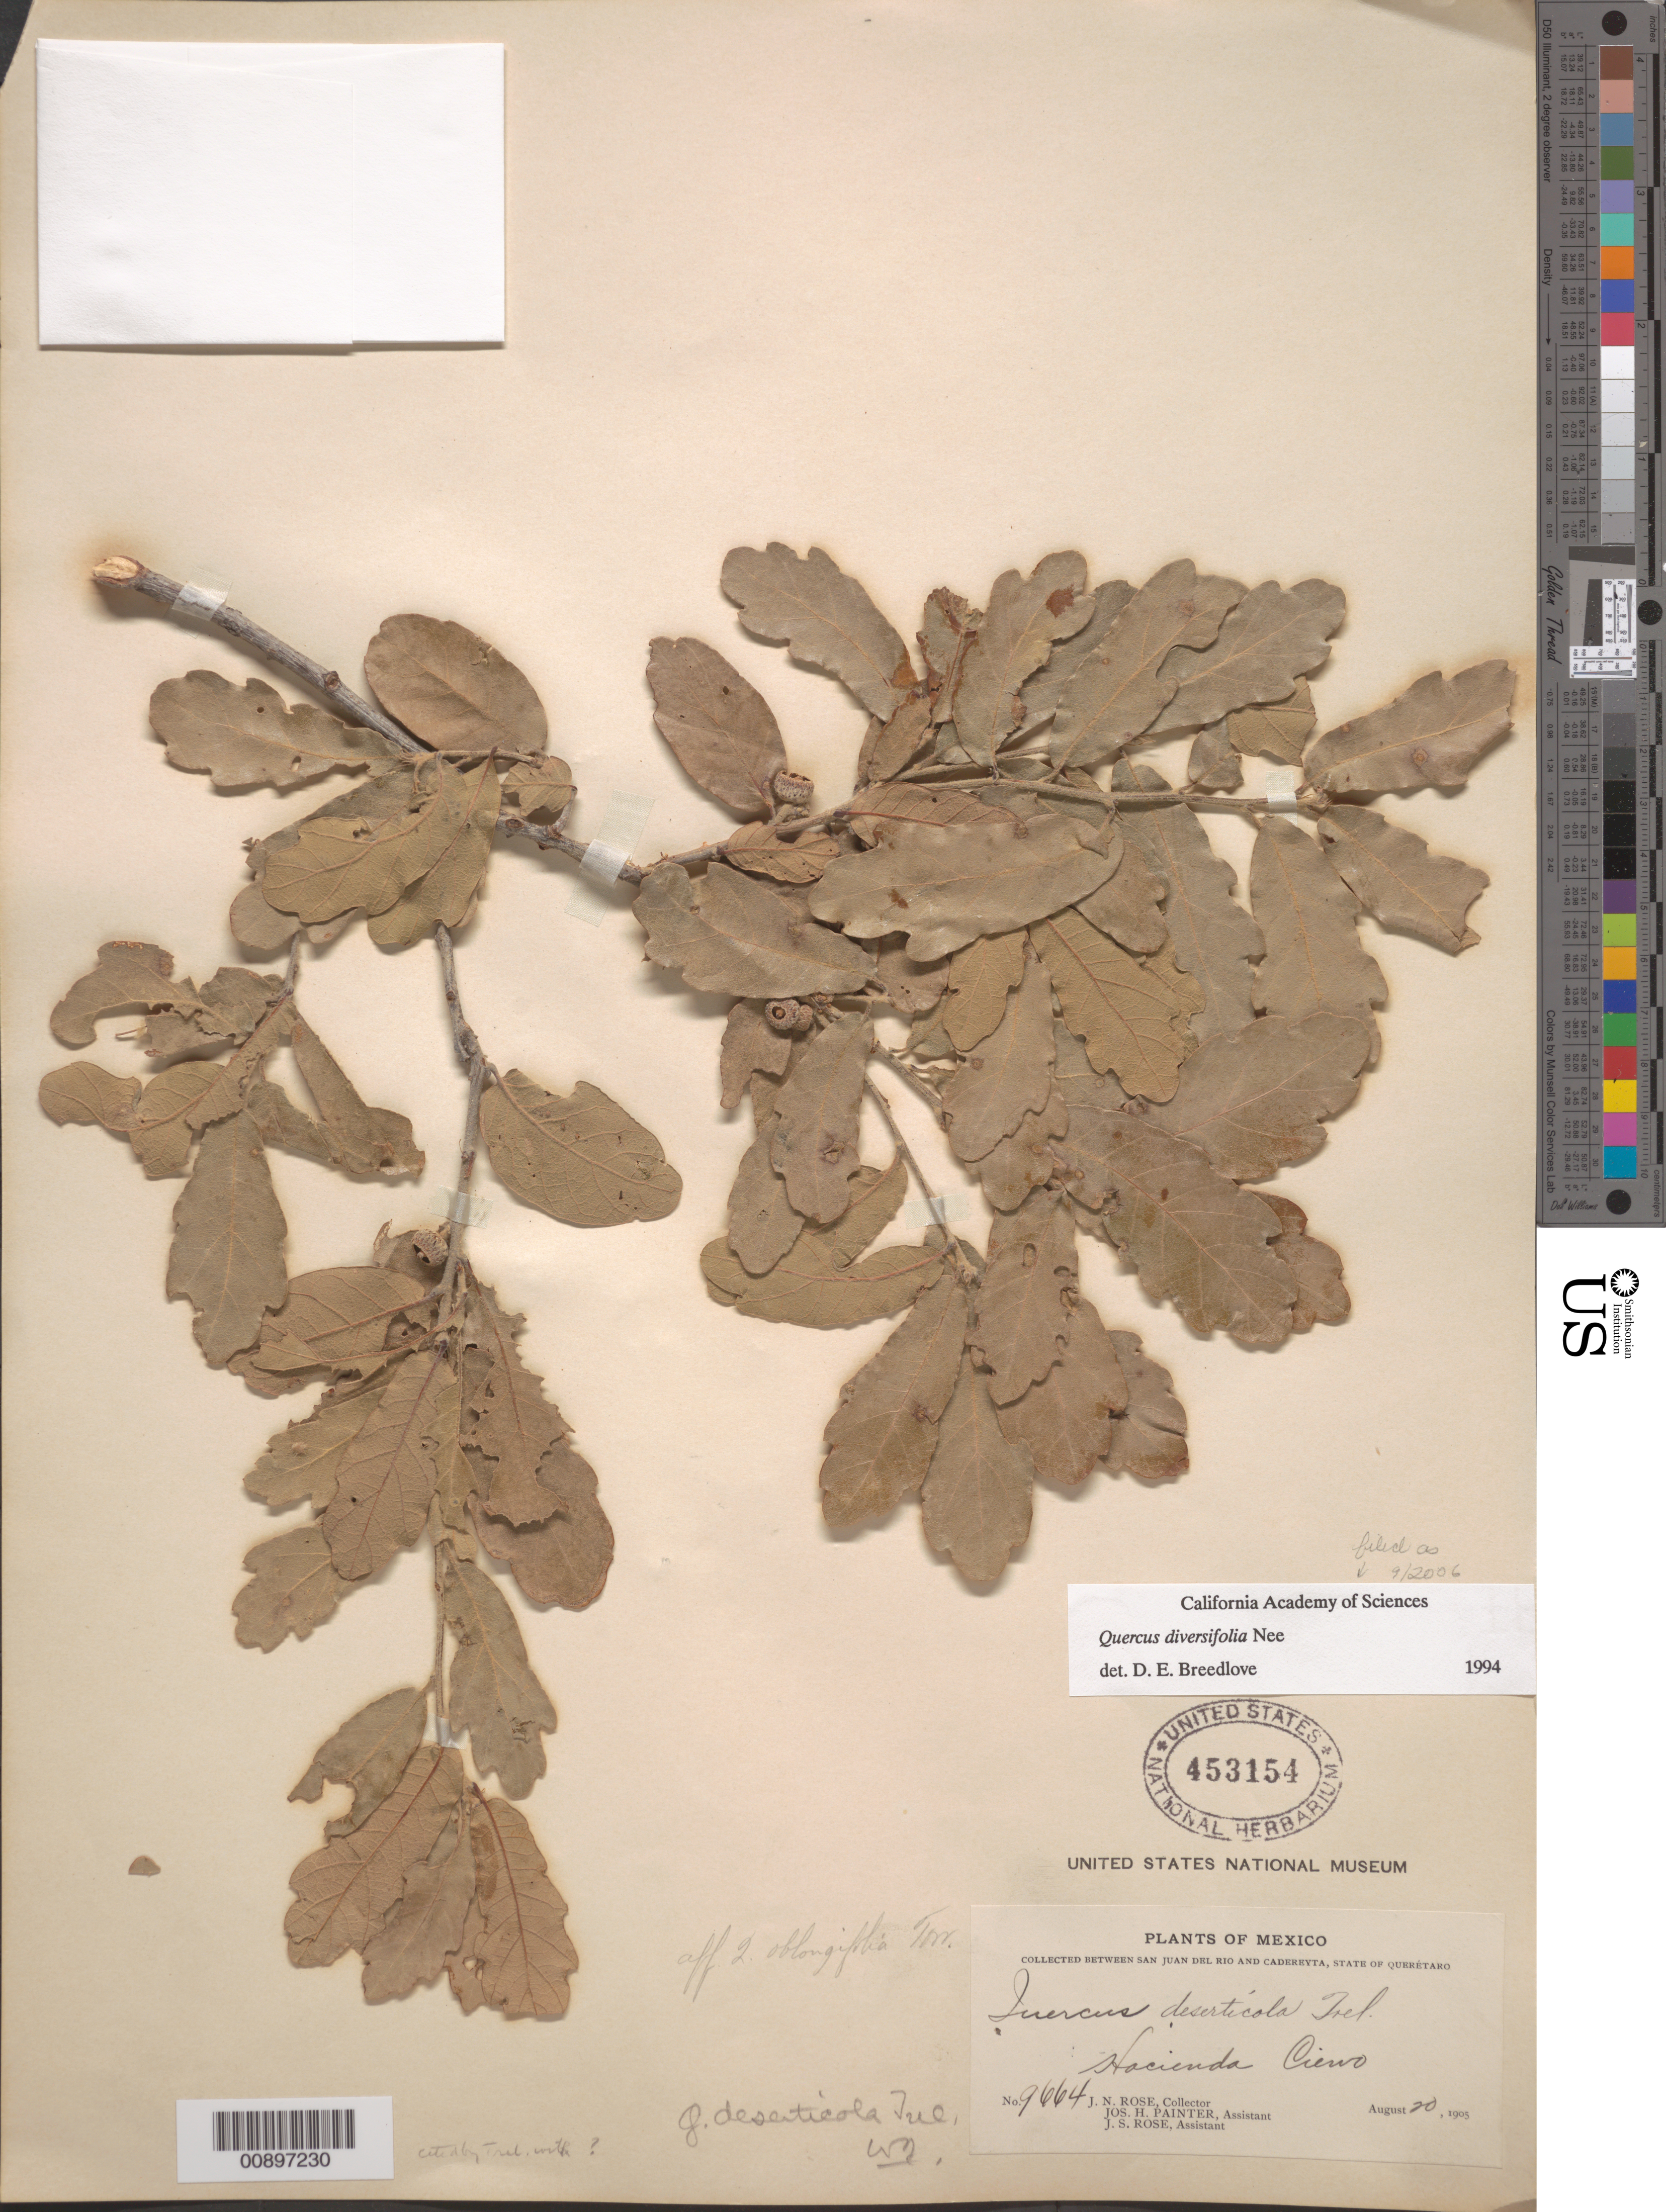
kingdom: Plantae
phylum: Tracheophyta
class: Magnoliopsida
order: Fagales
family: Fagaceae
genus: Quercus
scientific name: Quercus diversifolia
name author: Née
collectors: J. N. Rose, J. H. Painter & J. S. Rose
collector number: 9664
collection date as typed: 20 Aug 1905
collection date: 1905-08-20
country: Mexico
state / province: Querétaro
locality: Between San Juan del Río and Cadereyta, State of Quéretaro.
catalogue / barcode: US 453154